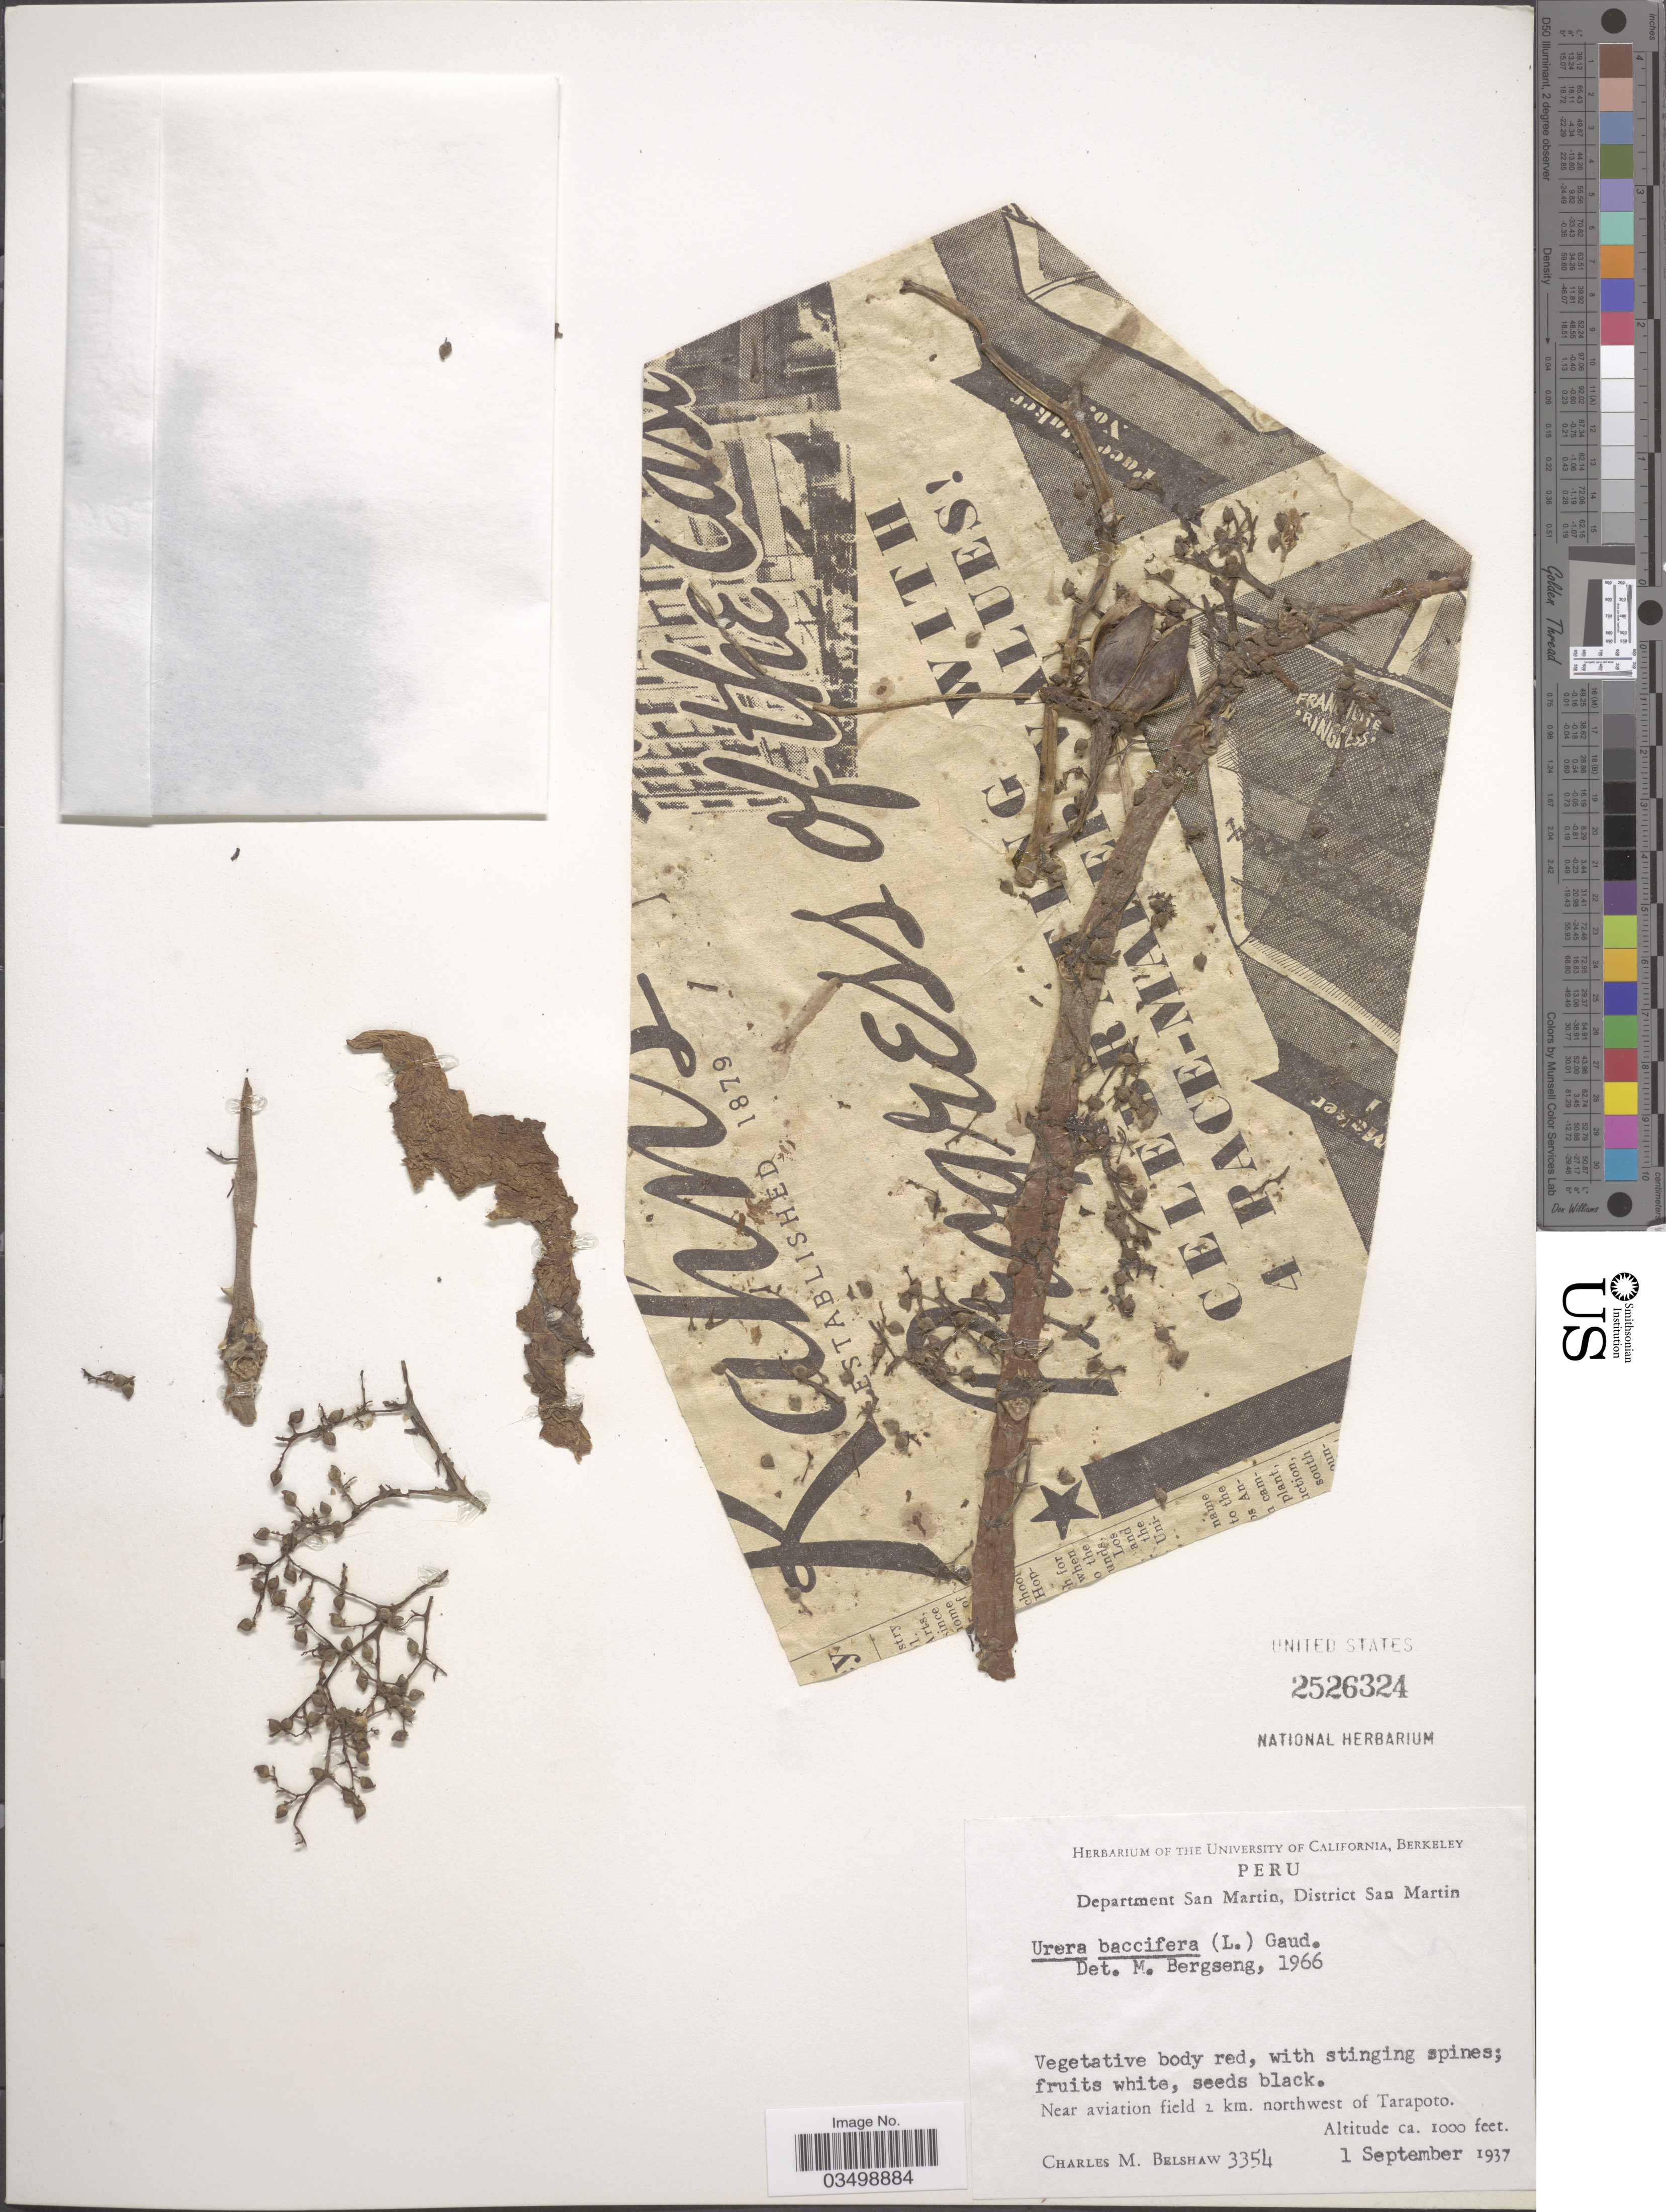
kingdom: Plantae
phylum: Tracheophyta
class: Magnoliopsida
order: Rosales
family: Urticaceae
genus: Urera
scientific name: Urera baccifera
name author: (L.) Gaudich. ex Wedd.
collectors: C. Shaw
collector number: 3354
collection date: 1937-09-01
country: Peru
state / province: San Martín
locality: Department San Martin, District San Martin. Near aviation field 2 km. northwest of Tarapoto.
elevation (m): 305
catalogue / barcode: US 2526324